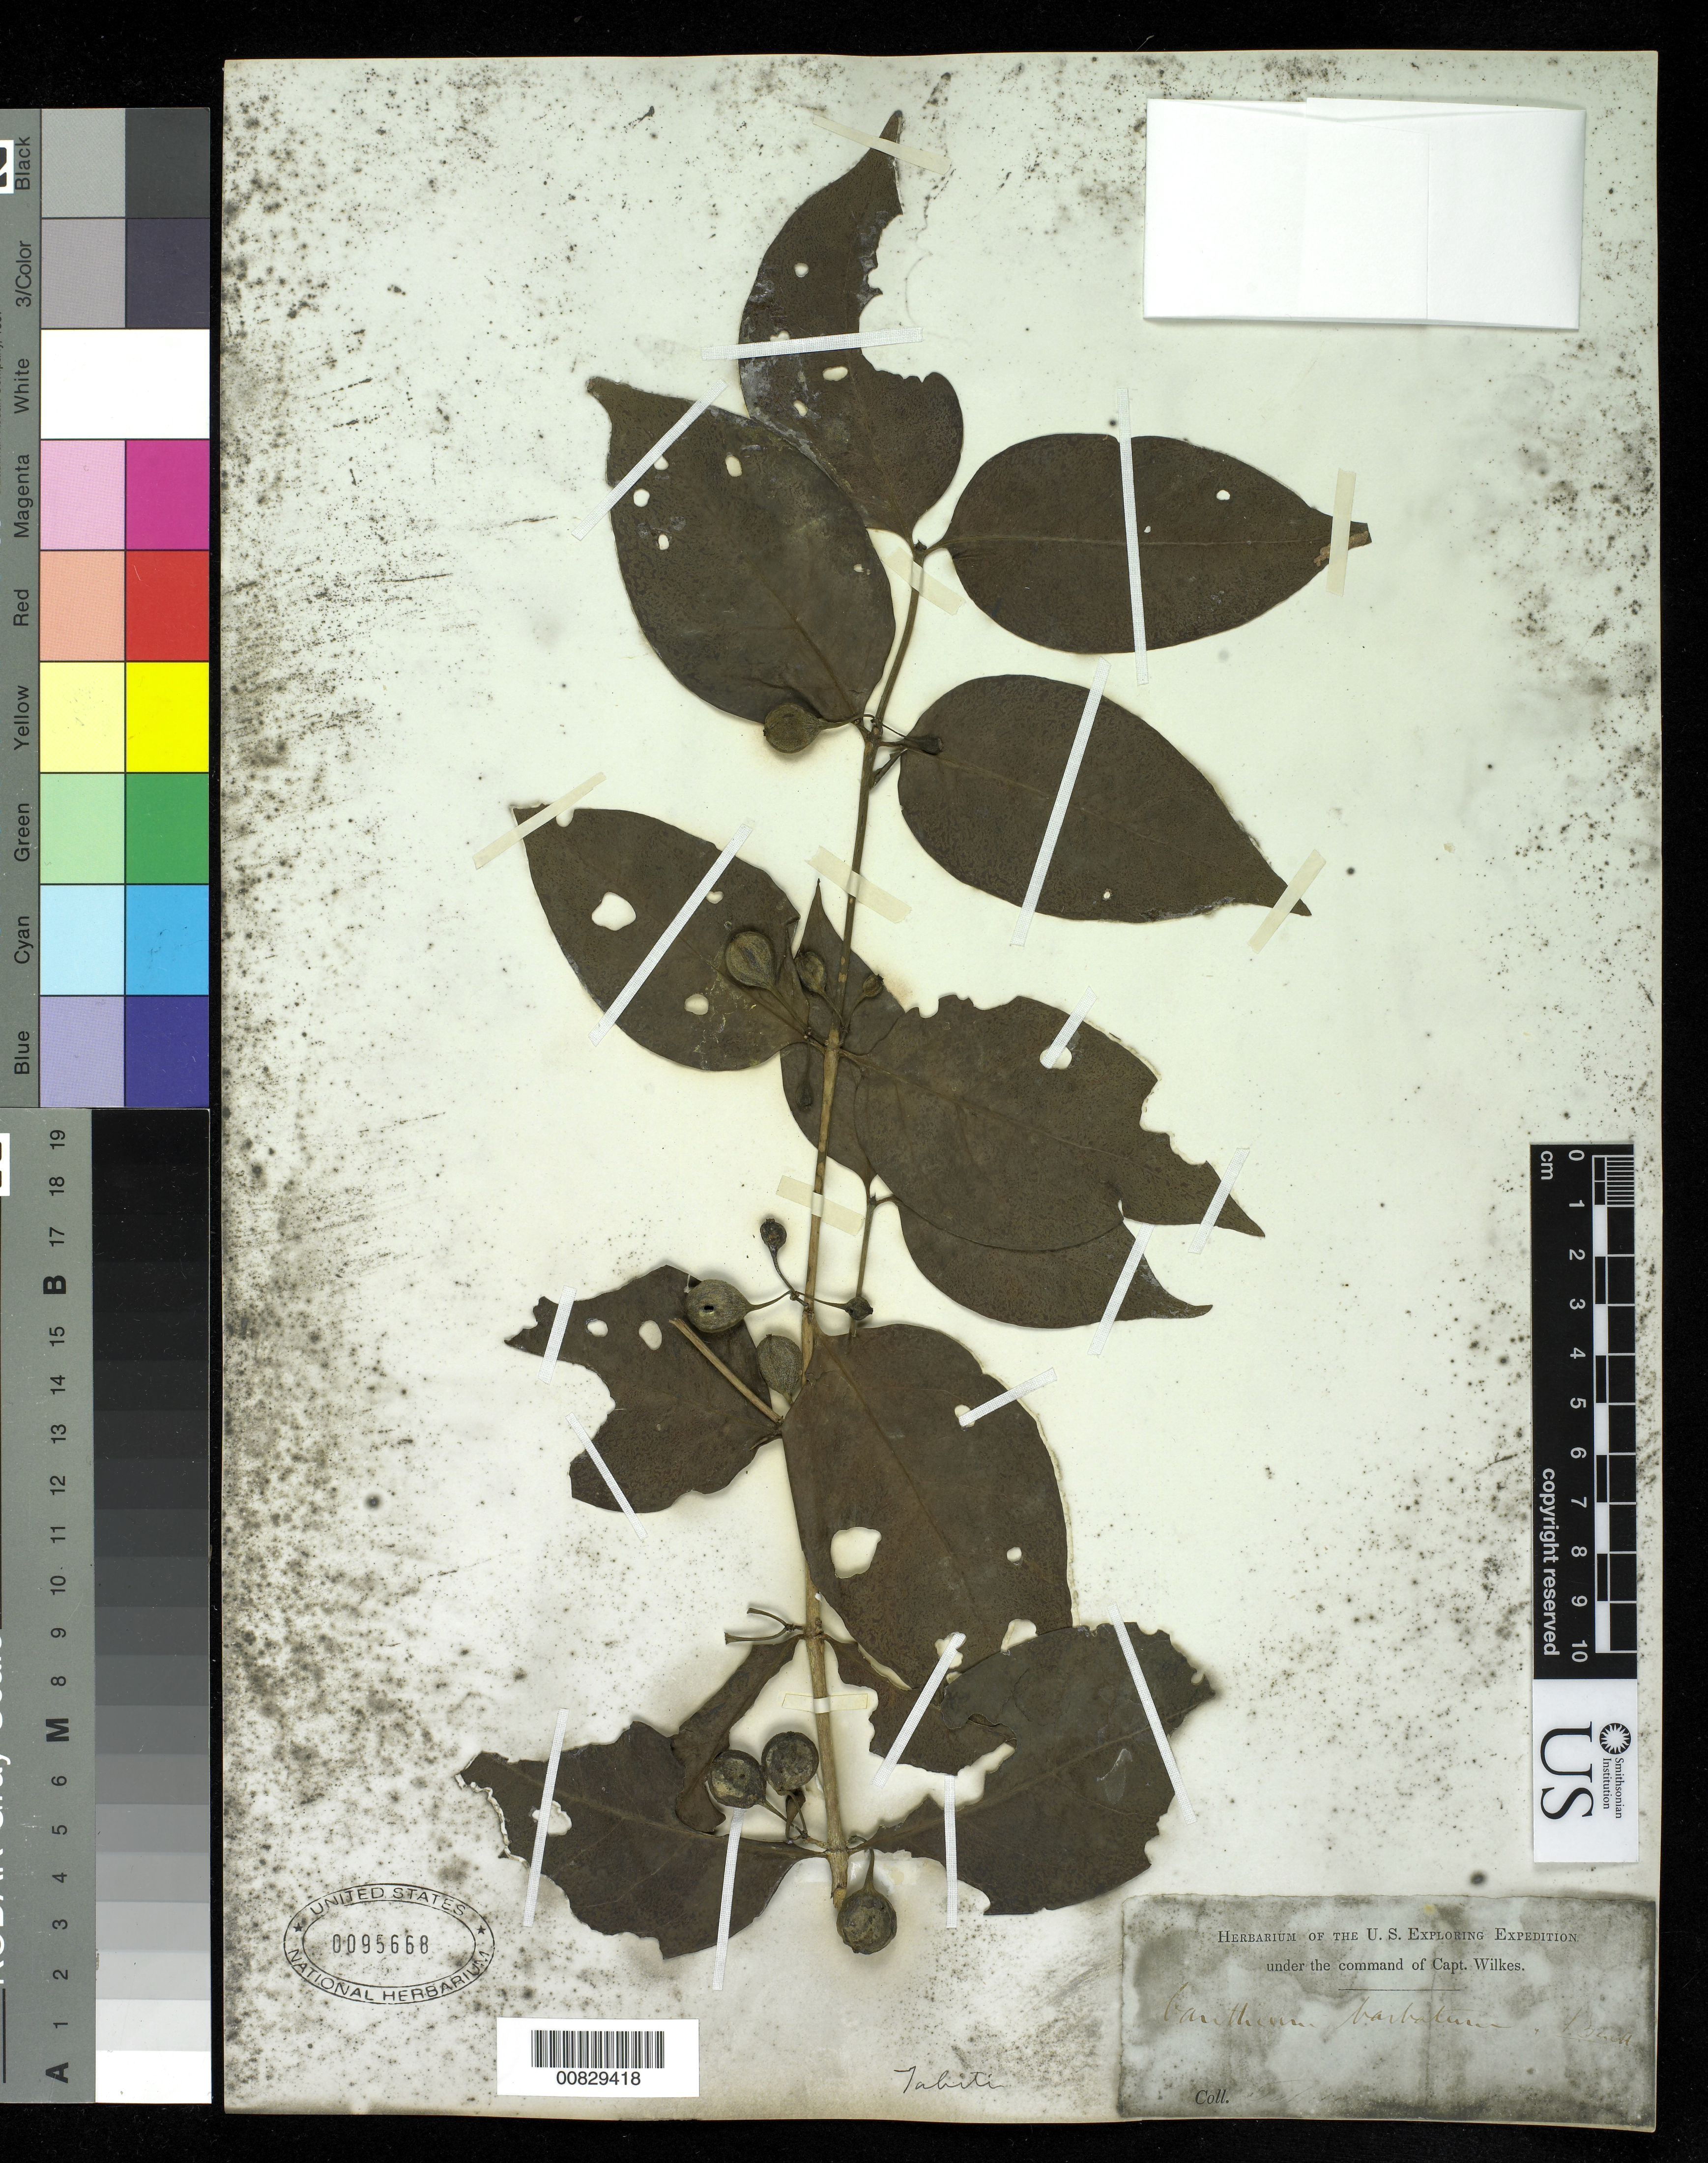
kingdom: Plantae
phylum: Tracheophyta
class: Magnoliopsida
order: Gentianales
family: Rubiaceae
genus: Cyclophyllum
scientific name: Cyclophyllum barbatum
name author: (G. Forst.) N. Hallé & J. Florence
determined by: Wagner, W. L., (BOT), Smithsonian Institution - National Museum of Natural History (UNITED STATES)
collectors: Wilkes Explor. Exped.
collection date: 1838/1842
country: French Polynesia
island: Tahiti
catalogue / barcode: US 95668